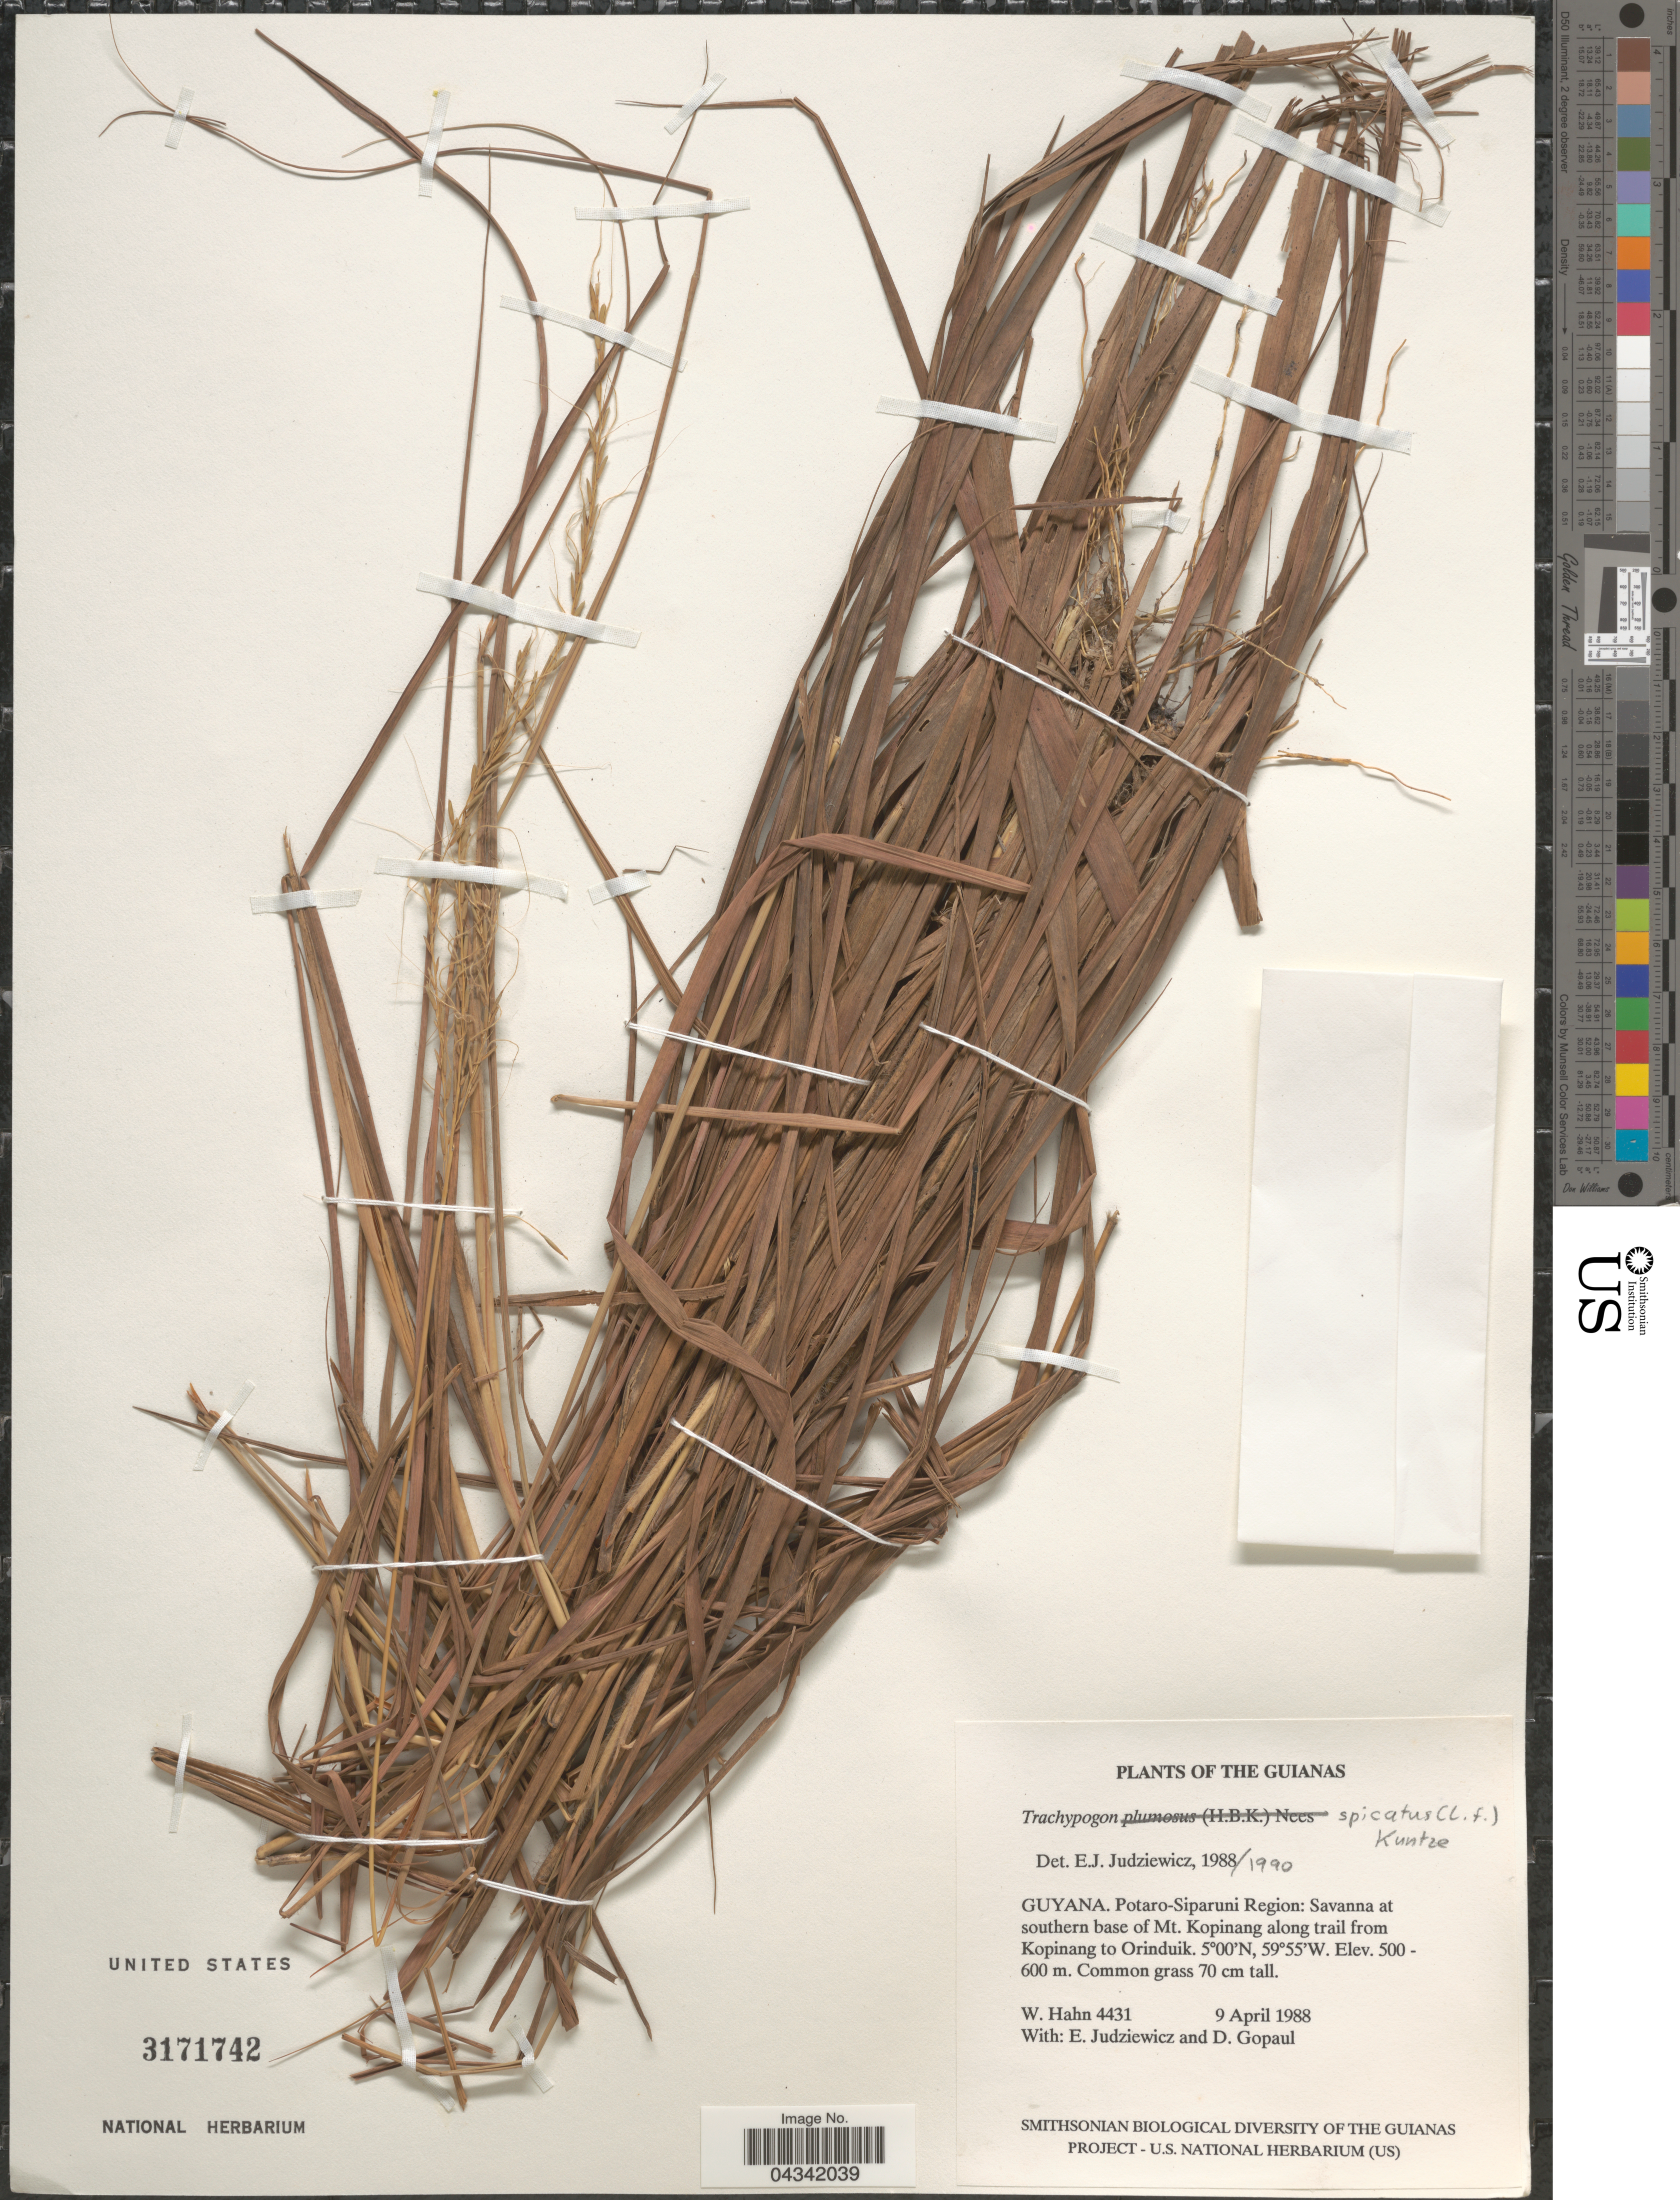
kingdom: Plantae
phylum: Tracheophyta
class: Liliopsida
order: Poales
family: Poaceae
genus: Trachypogon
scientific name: Trachypogon spicatus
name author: (L. f.) Kuntze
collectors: W. Hahn, E. Judziewicz & D. Gopaul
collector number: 4431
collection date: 1988-04-09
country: Guyana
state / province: Potaro-Siparuni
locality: Potaro-Siparuni Region: Savanna at southern base of Mt. Kopinang along trail from Kopinang to Orinduik.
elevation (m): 500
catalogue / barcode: US 3171742